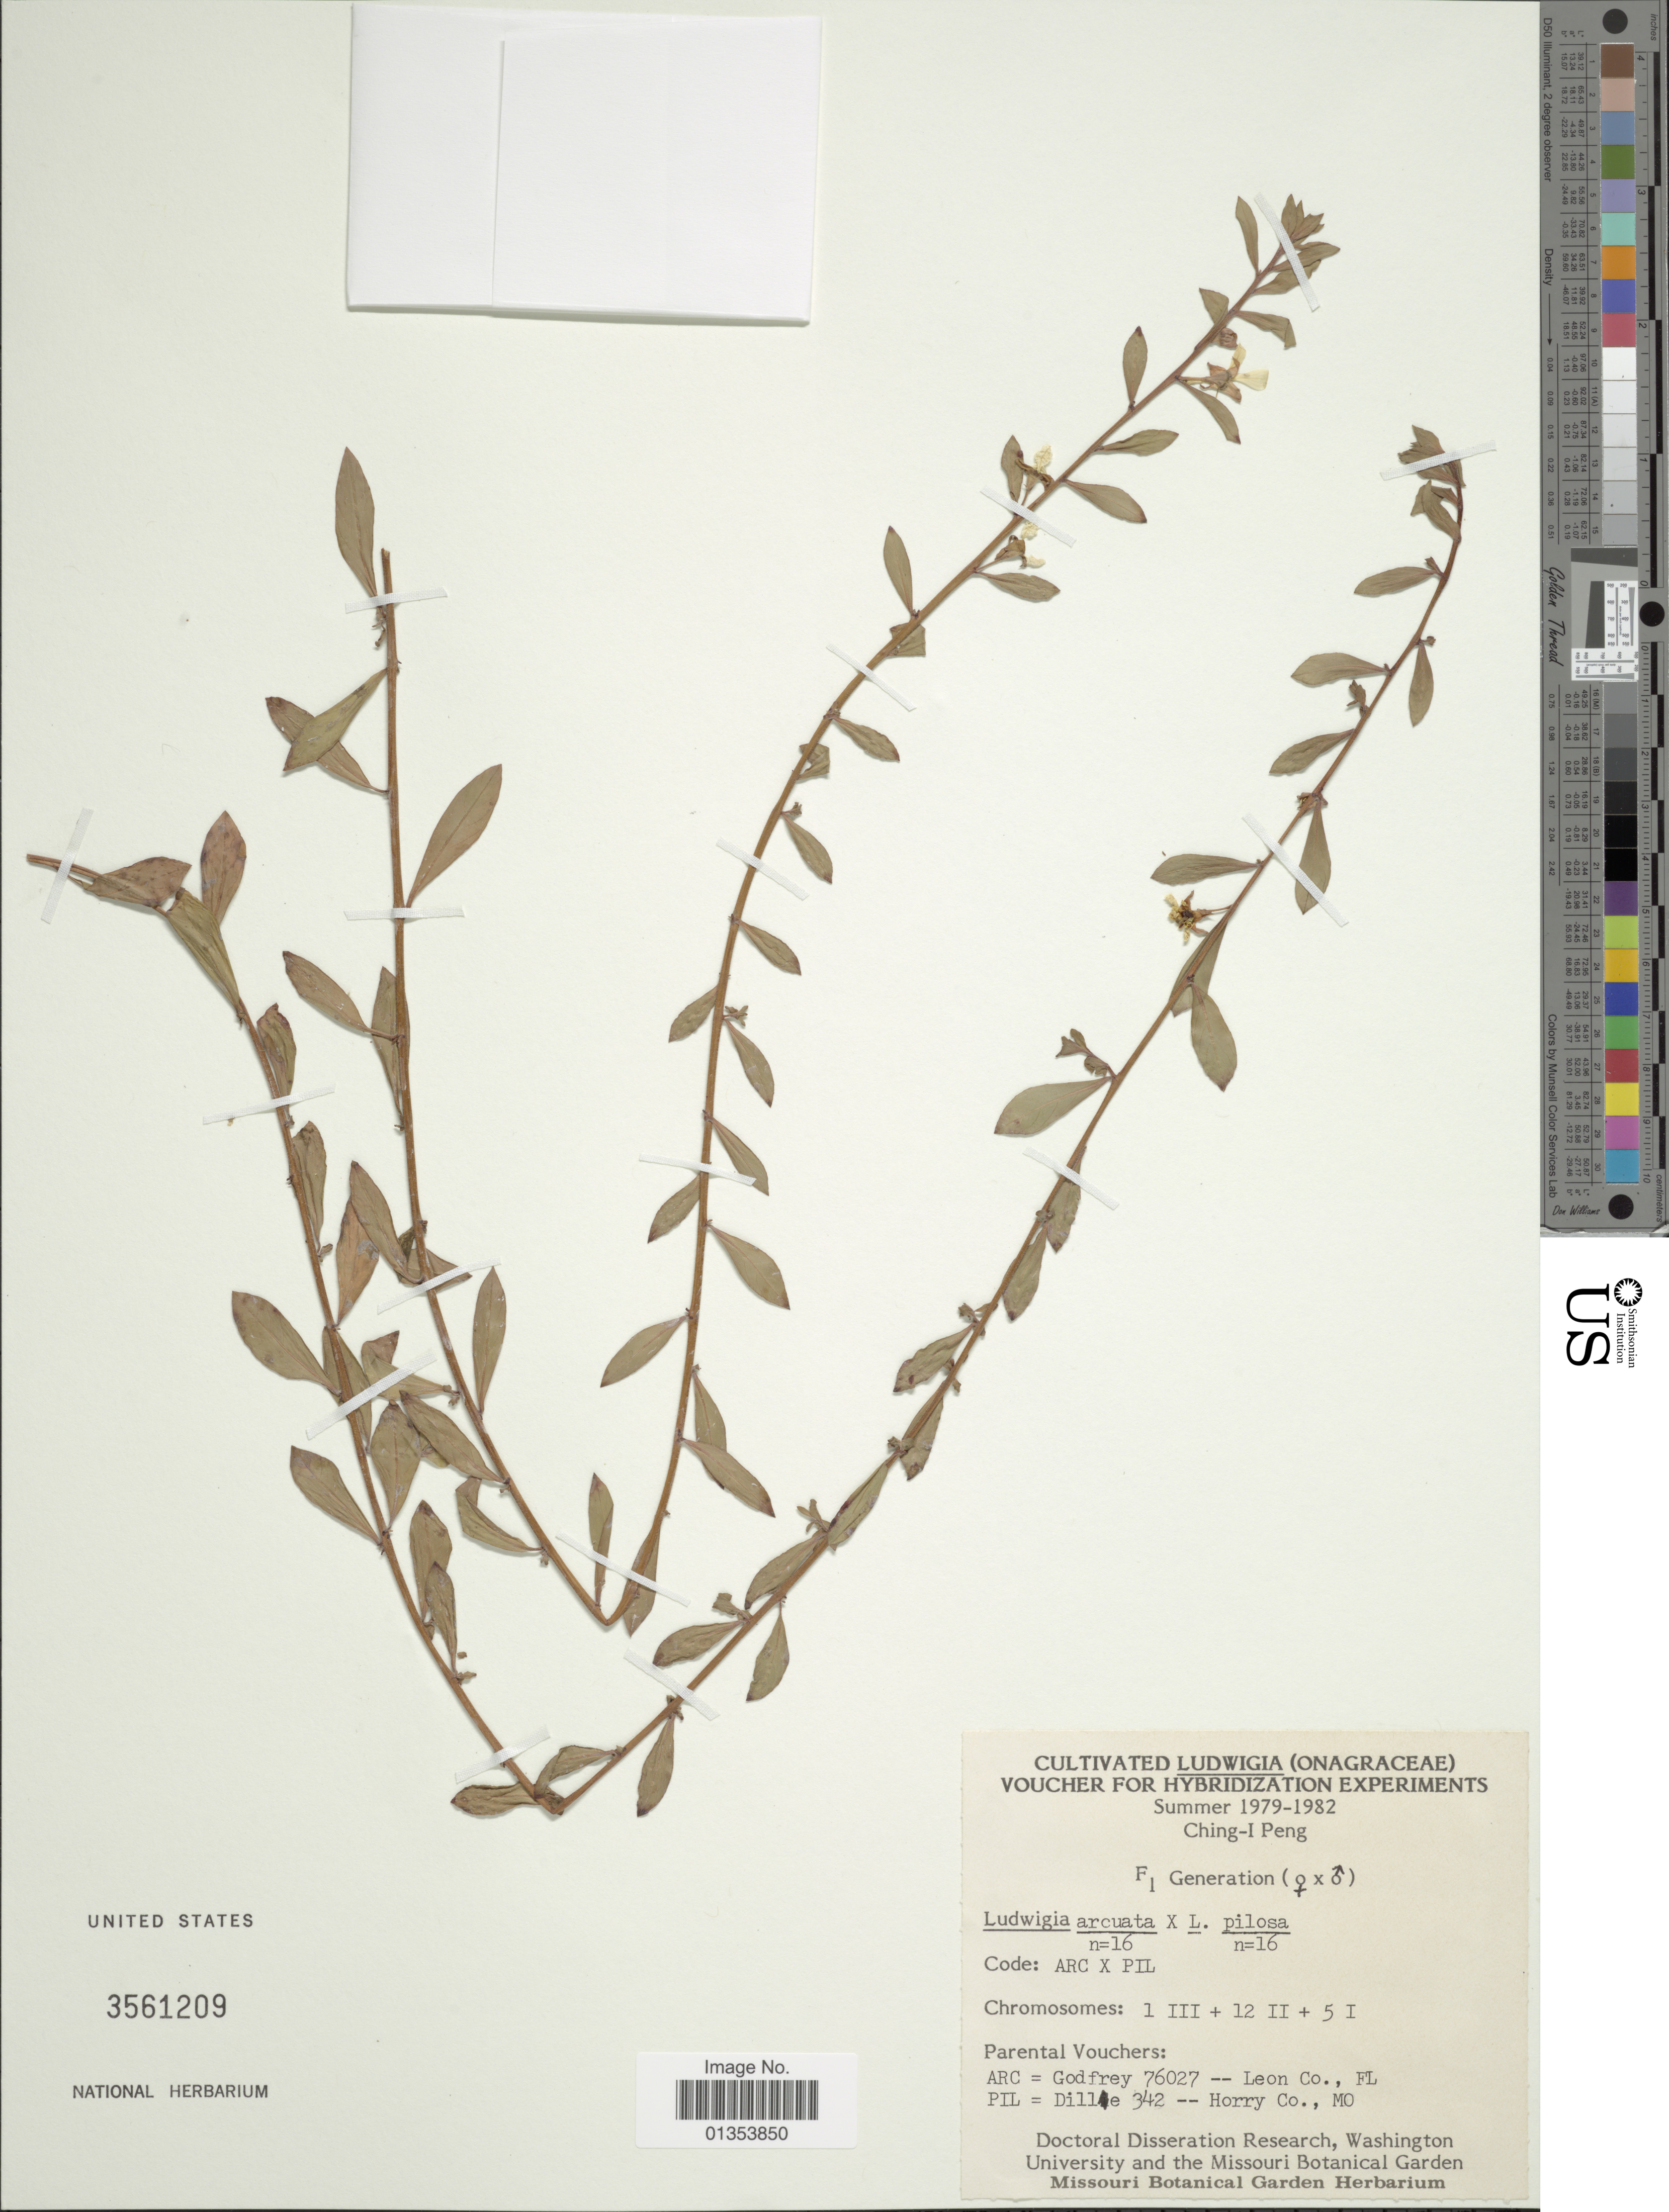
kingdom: Plantae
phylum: Tracheophyta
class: Magnoliopsida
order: Myrtales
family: Onagraceae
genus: Ludwigia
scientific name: Ludwigia arcuata x L. pilosa Walter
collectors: C.-I Peng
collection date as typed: Summer 1979-1982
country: United States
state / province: Missouri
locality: Missouri Botanical Garden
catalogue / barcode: US 3561209